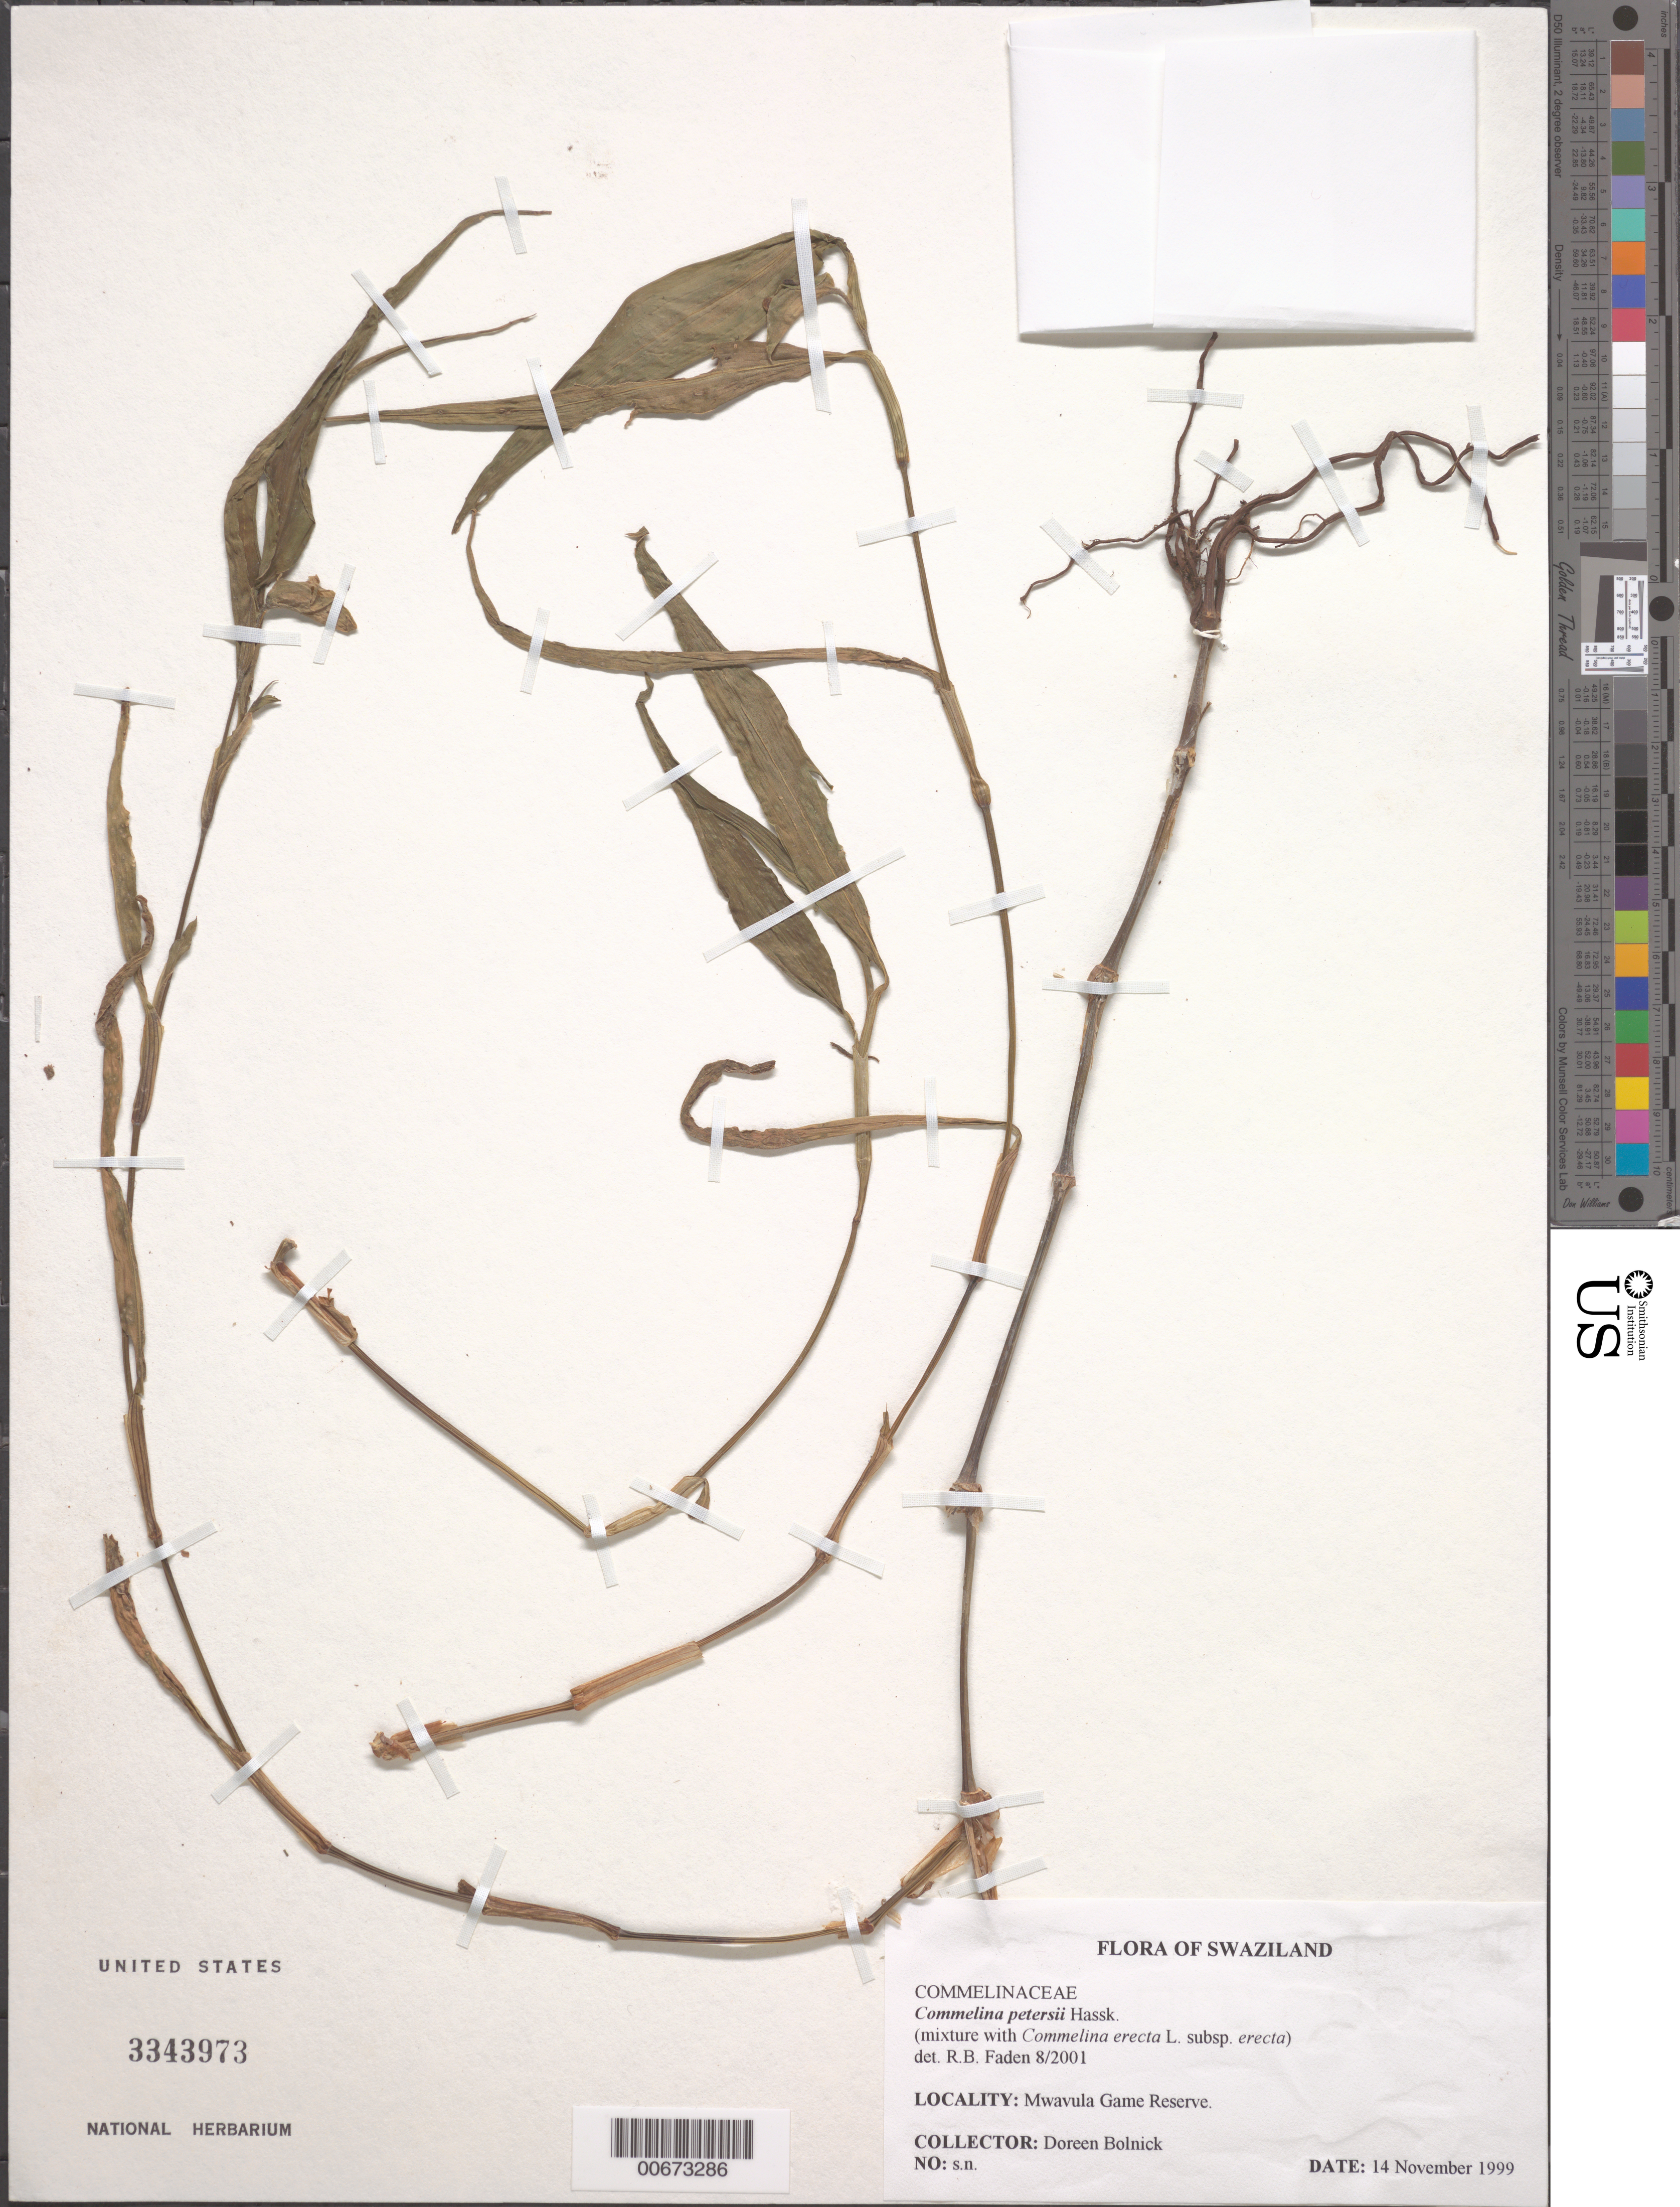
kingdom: Plantae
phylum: Tracheophyta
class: Liliopsida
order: Commelinales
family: Commelinaceae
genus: Commelina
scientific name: Commelina petersii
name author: Hassk.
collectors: D. Bolnick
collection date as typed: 14 Nov 1999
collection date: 1999-11-14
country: Eswatini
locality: Mwavula Game Reserve.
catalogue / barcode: US 3343973